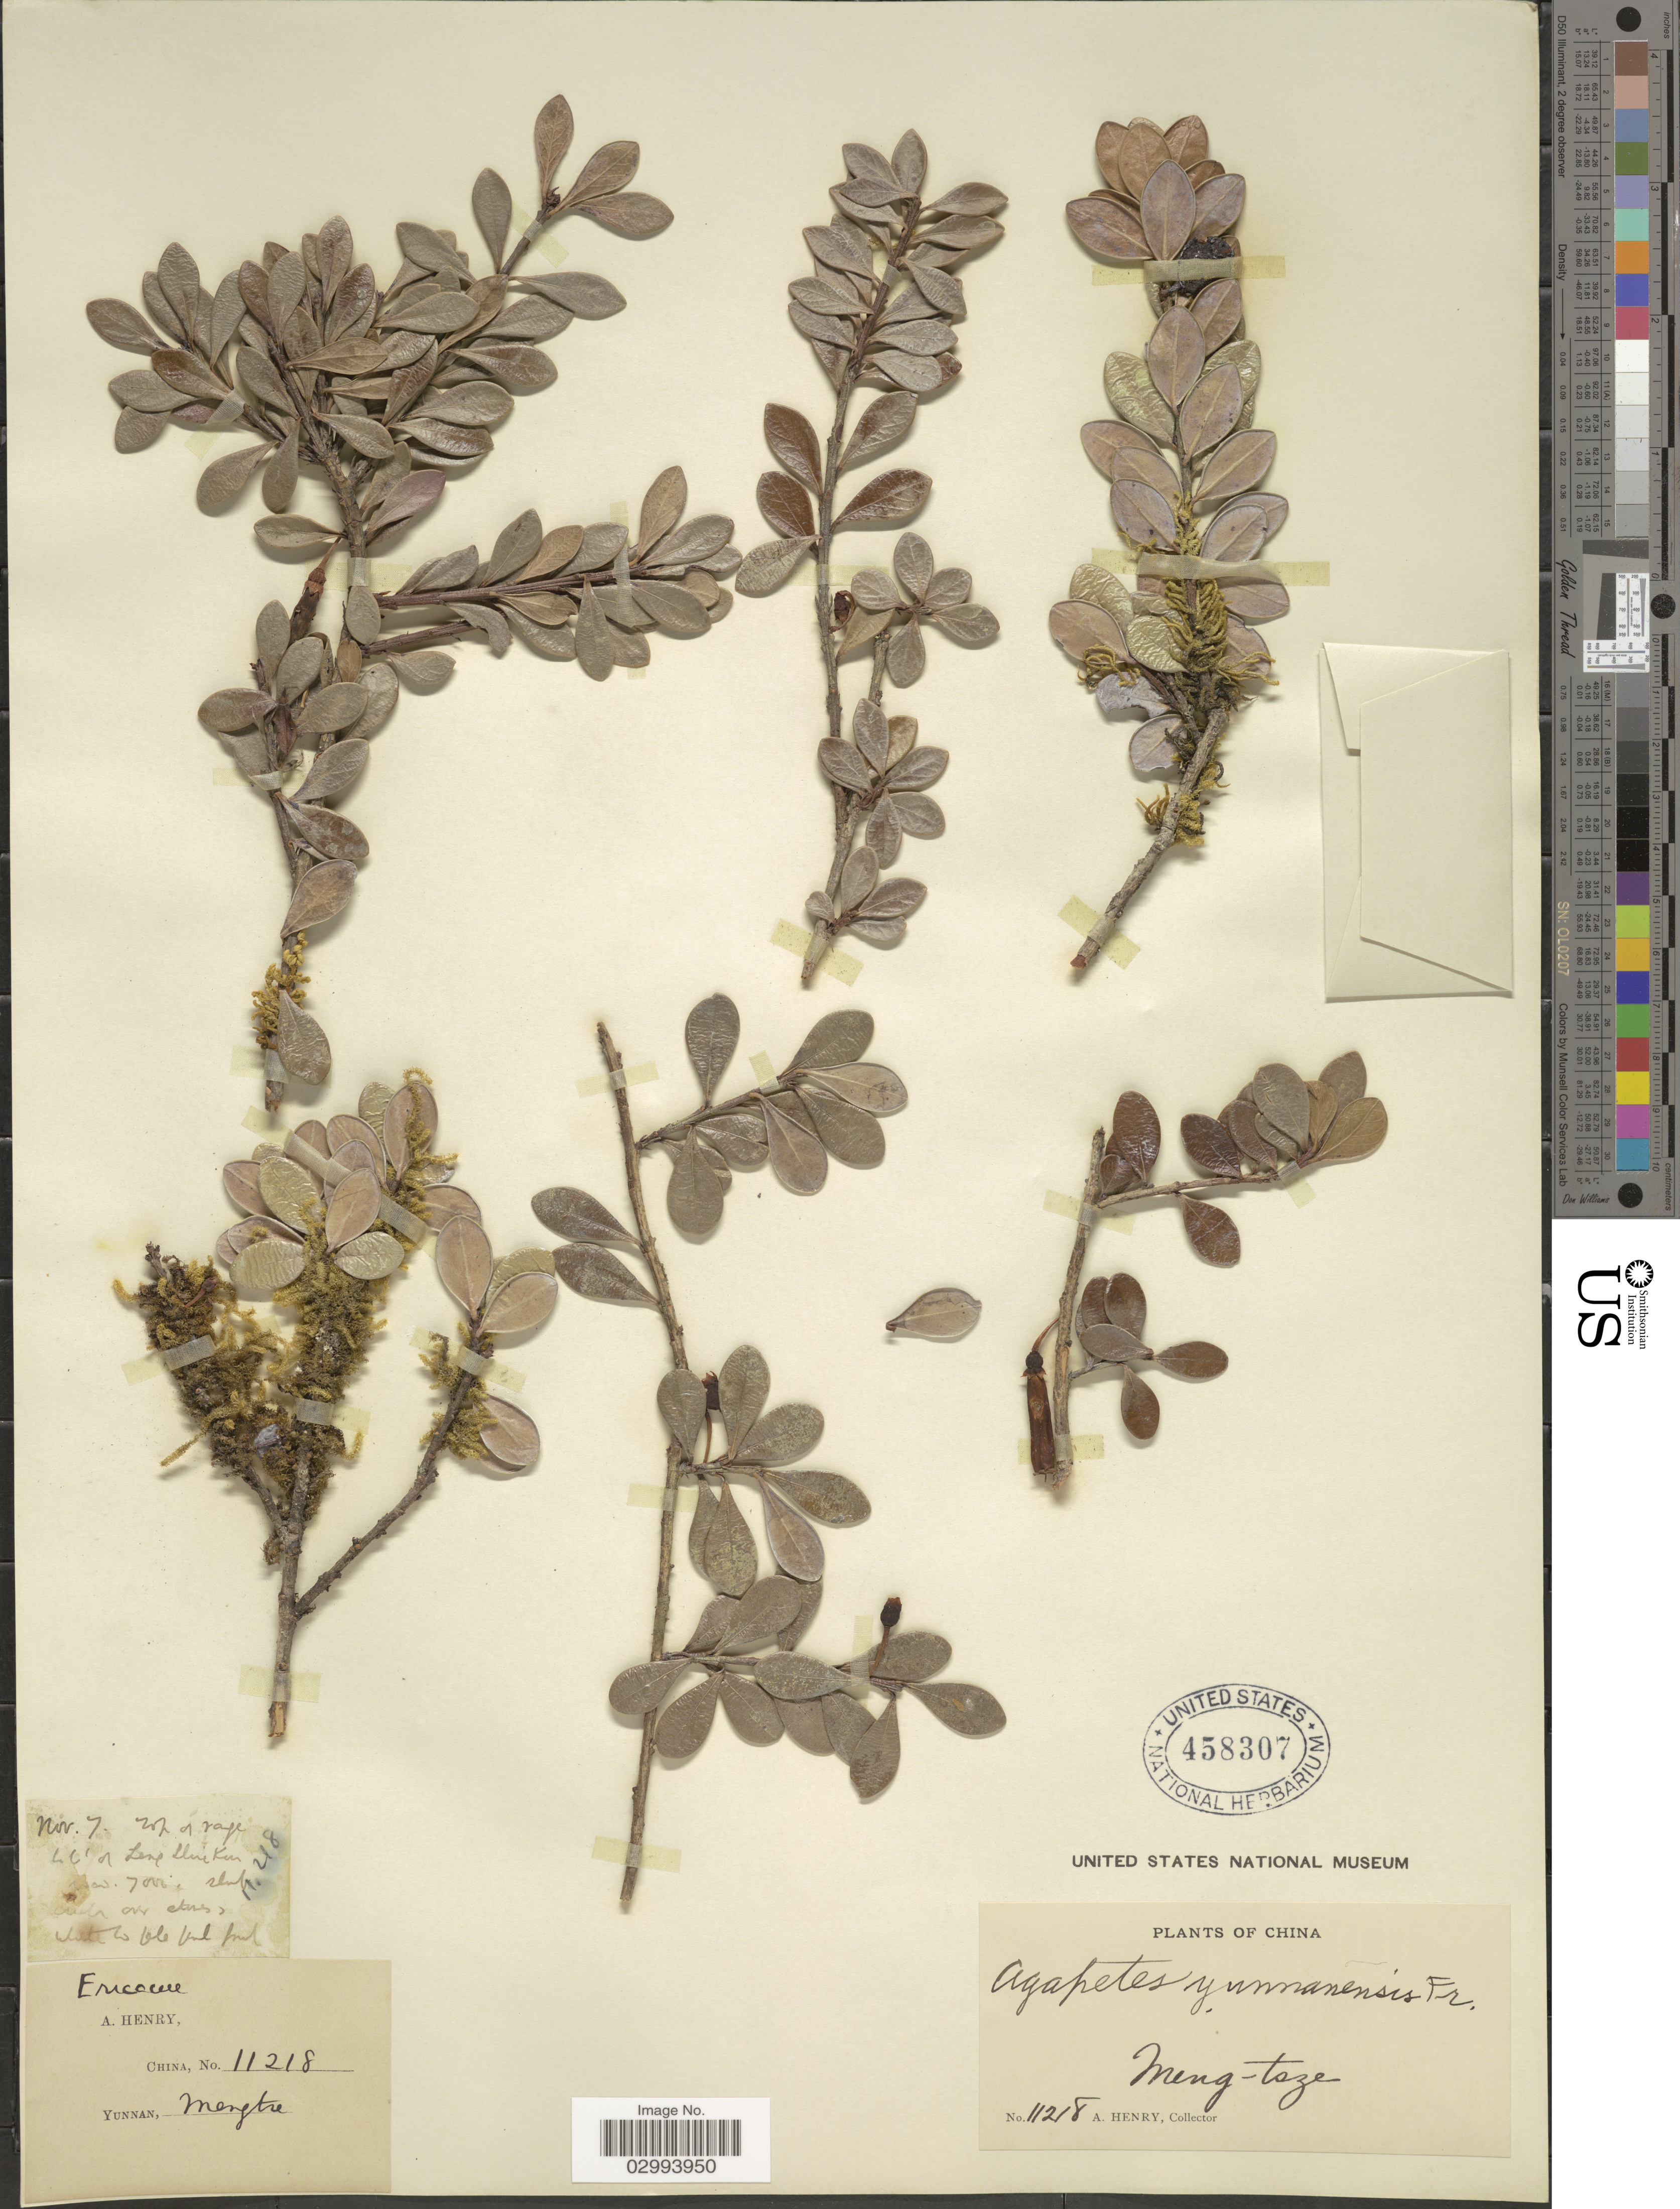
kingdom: Plantae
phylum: Tracheophyta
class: Magnoliopsida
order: Ericales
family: Ericaceae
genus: Agapetes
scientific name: Agapetes yunnanensis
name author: Franch.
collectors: A. Henry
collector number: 11218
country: China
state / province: Yunnan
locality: Meng-Tsze. Lueng Shui Kun.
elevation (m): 2134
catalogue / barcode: US 458307